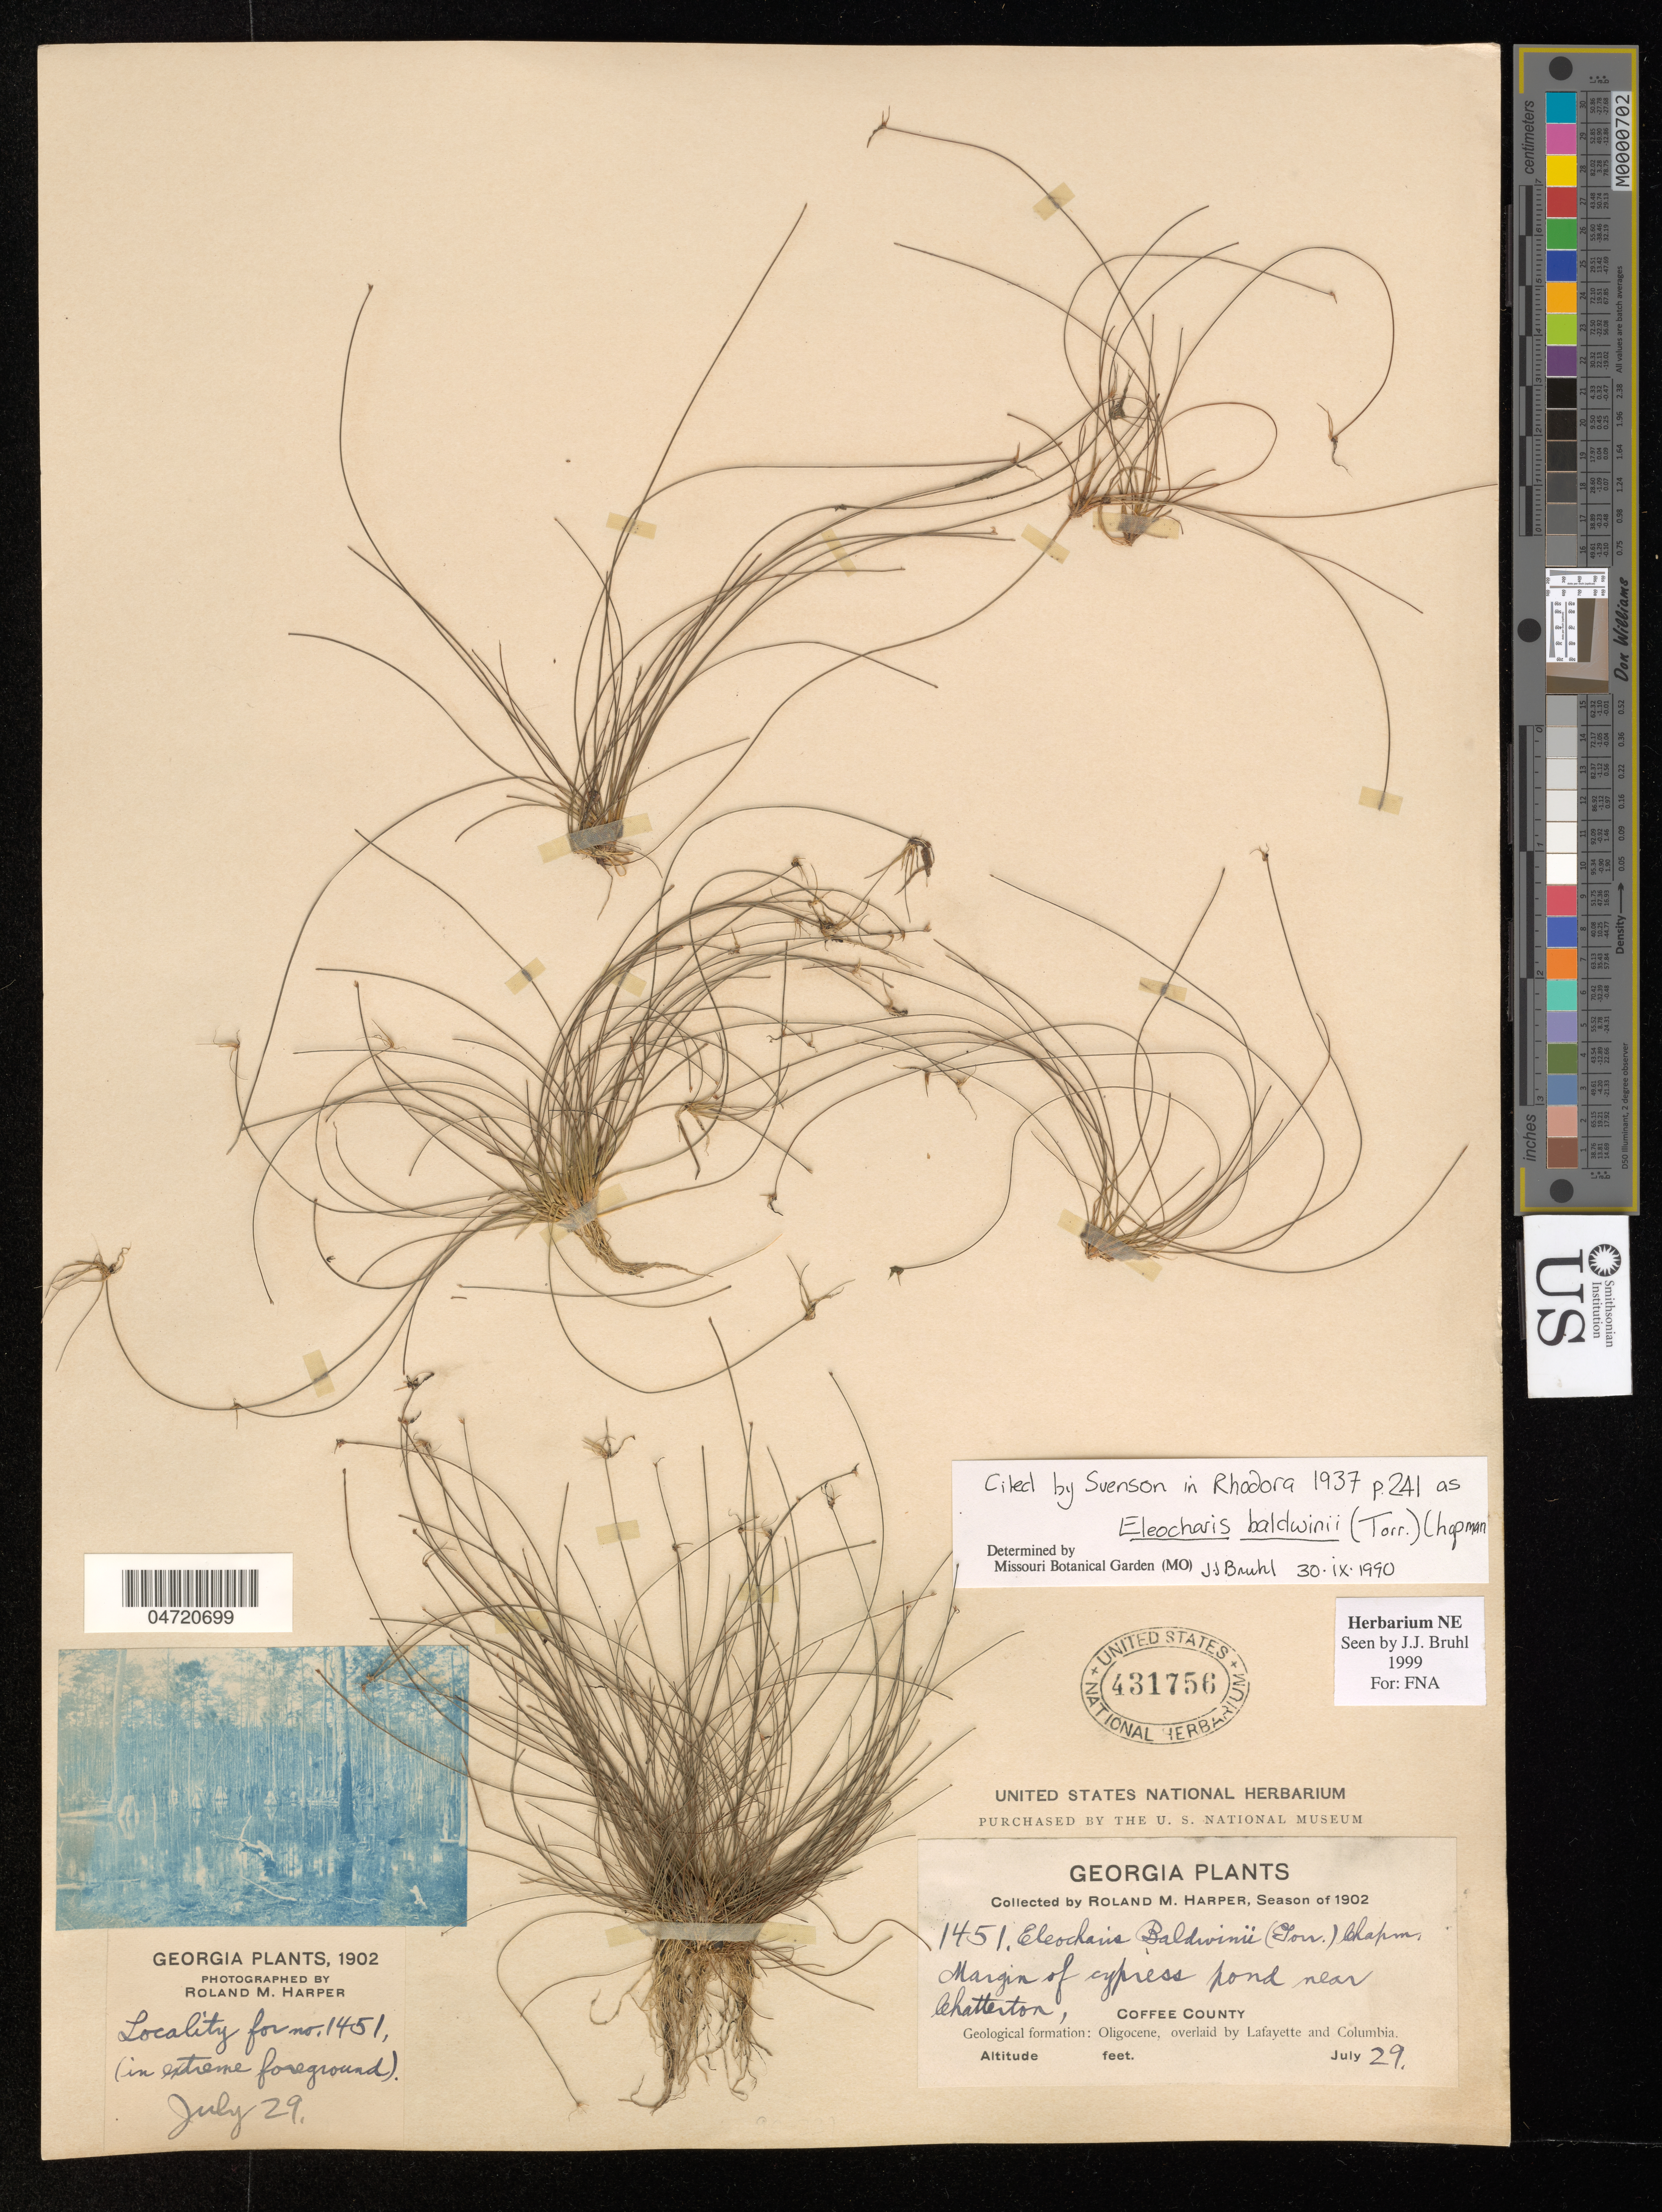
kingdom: Plantae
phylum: Tracheophyta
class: Liliopsida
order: Poales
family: Cyperaceae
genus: Eleocharis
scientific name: Eleocharis baldwinii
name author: (Torr.) Chapm.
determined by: Bruhl, J. J., (NE), University of New England (AUSTRALIA)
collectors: R. M. Harper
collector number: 1451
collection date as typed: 29 Jul 1902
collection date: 1902-07-29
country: United States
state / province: Georgia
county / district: Coffee County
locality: Cypress Pond, near Chatterton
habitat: Margin of pond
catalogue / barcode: US 431756